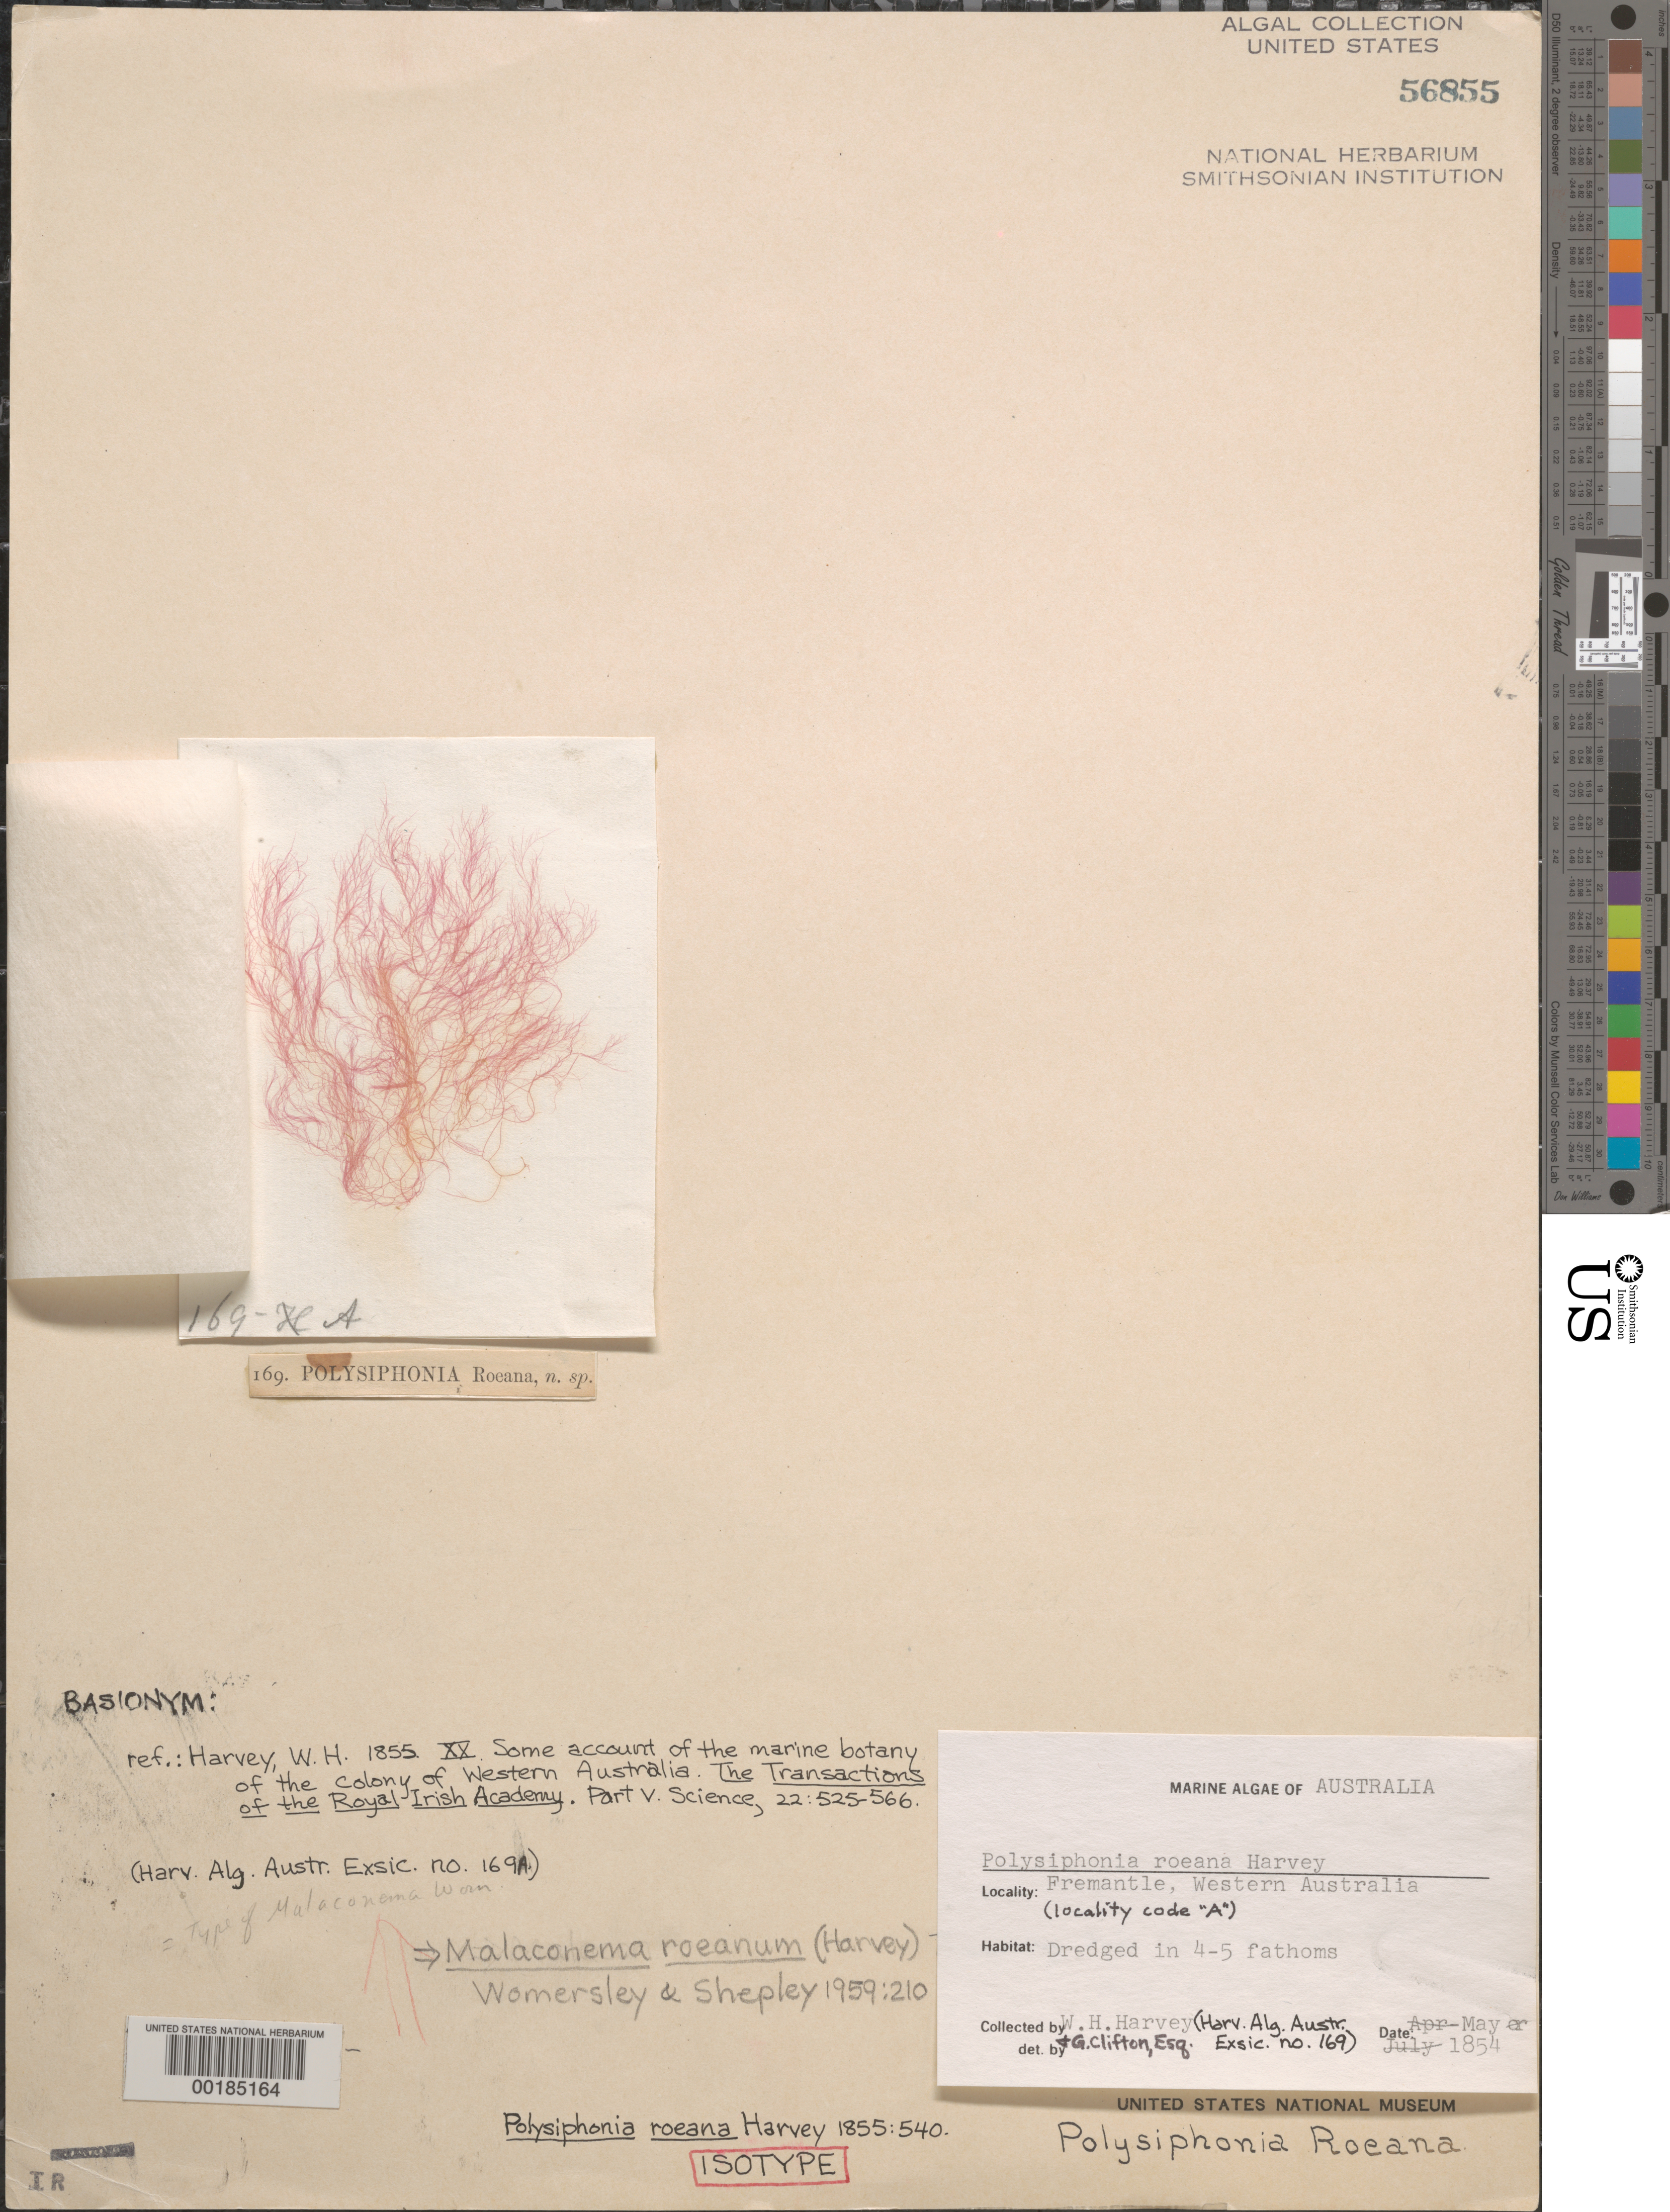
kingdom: Plantae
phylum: Rhodophyta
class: Florideophyceae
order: Ceramiales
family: Rhodomelaceae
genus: Polysiphonia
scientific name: Polysiphonia roeana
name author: Harv.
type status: Isotype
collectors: W. Harvey & G. Clifton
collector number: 169 (A)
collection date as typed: May 1854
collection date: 1854-05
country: Australia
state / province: Western Australia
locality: Fremantle.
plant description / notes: Harvey, Algae Australiae Exsiccatae, (A).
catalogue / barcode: US 56855